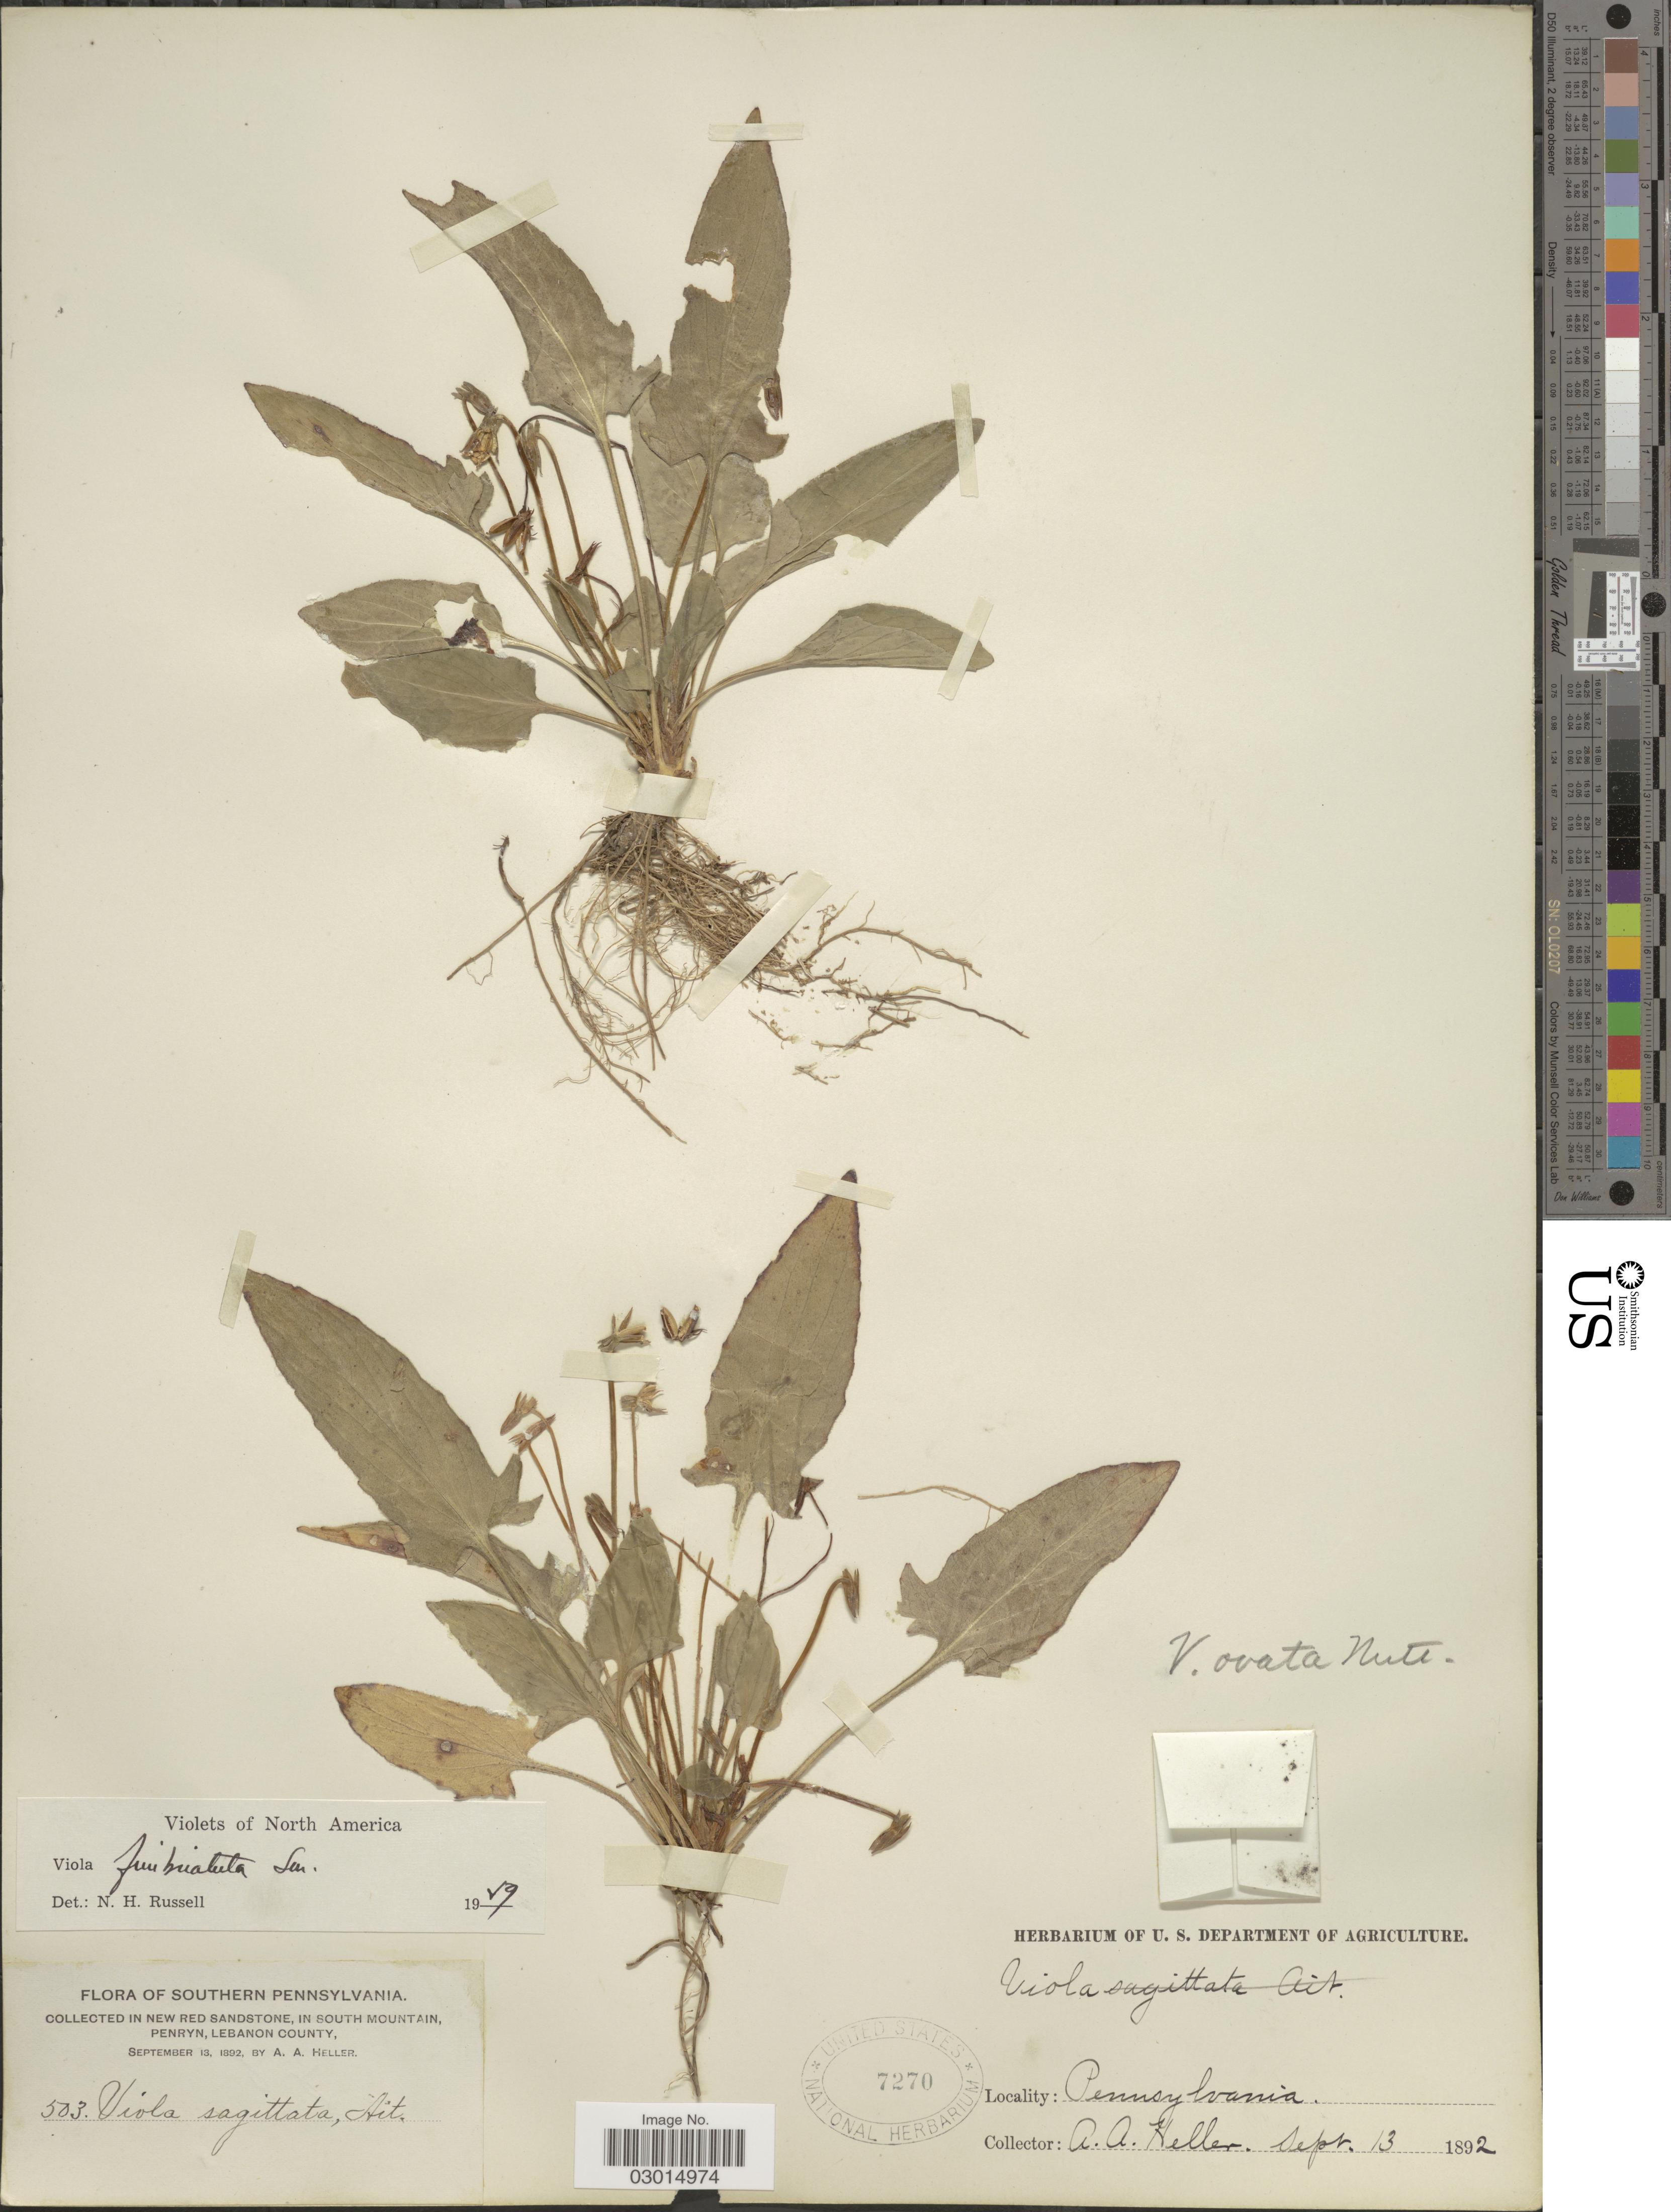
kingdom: Plantae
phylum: Tracheophyta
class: Magnoliopsida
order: Malpighiales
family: Violaceae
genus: Viola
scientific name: Viola fimbriatula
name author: Small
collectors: A. A. Heller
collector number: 503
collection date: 1892-09-13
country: United States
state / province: Pennsylvania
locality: Southern Pennsylvania. In New Red Sandstone, in South Mountain, Penryn, Lebanon County.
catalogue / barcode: US 7270